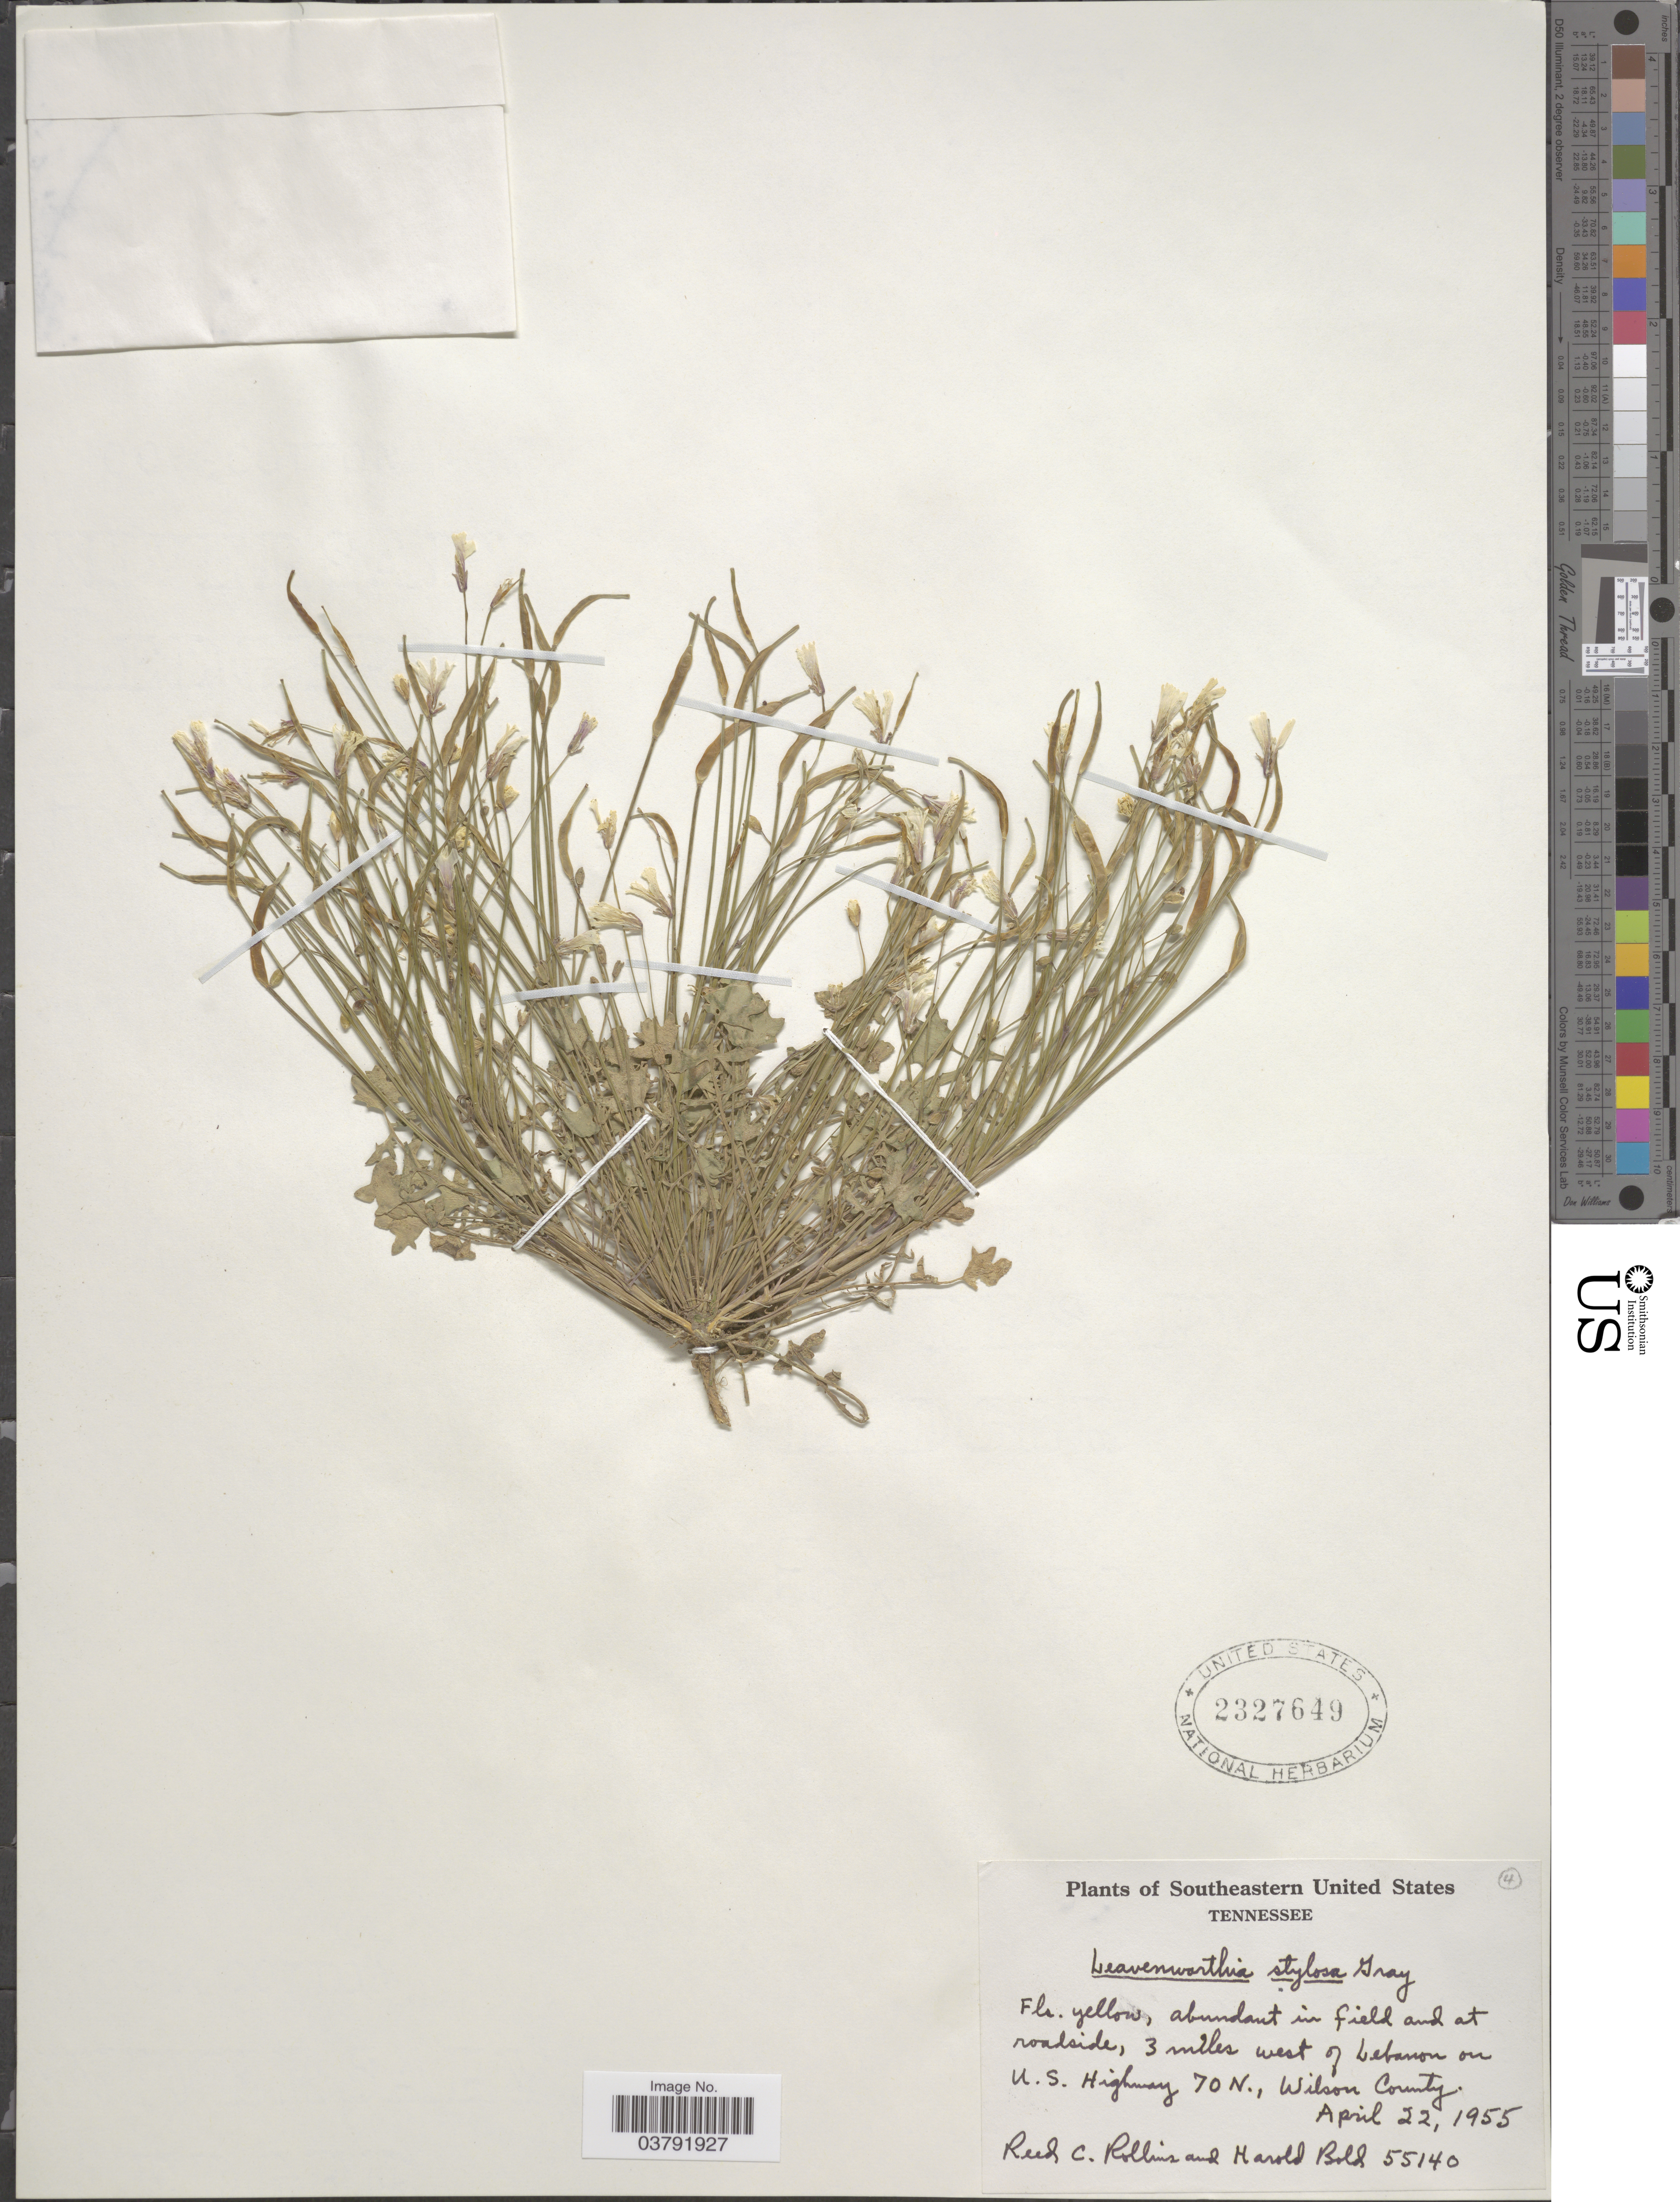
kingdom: Plantae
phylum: Tracheophyta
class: Magnoliopsida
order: Brassicales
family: Brassicaceae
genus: Leavenworthia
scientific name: Leavenworthia stylosa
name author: A. Gray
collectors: R. C. Rollins & H. Bold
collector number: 55140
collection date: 1955-04-22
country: United States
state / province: Tennessee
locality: Southeastern United States. 3 miles west of Lebanon on U. S. Highway 70 N., Wilson County.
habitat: abundant in field and on roadside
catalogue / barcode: US 2327649